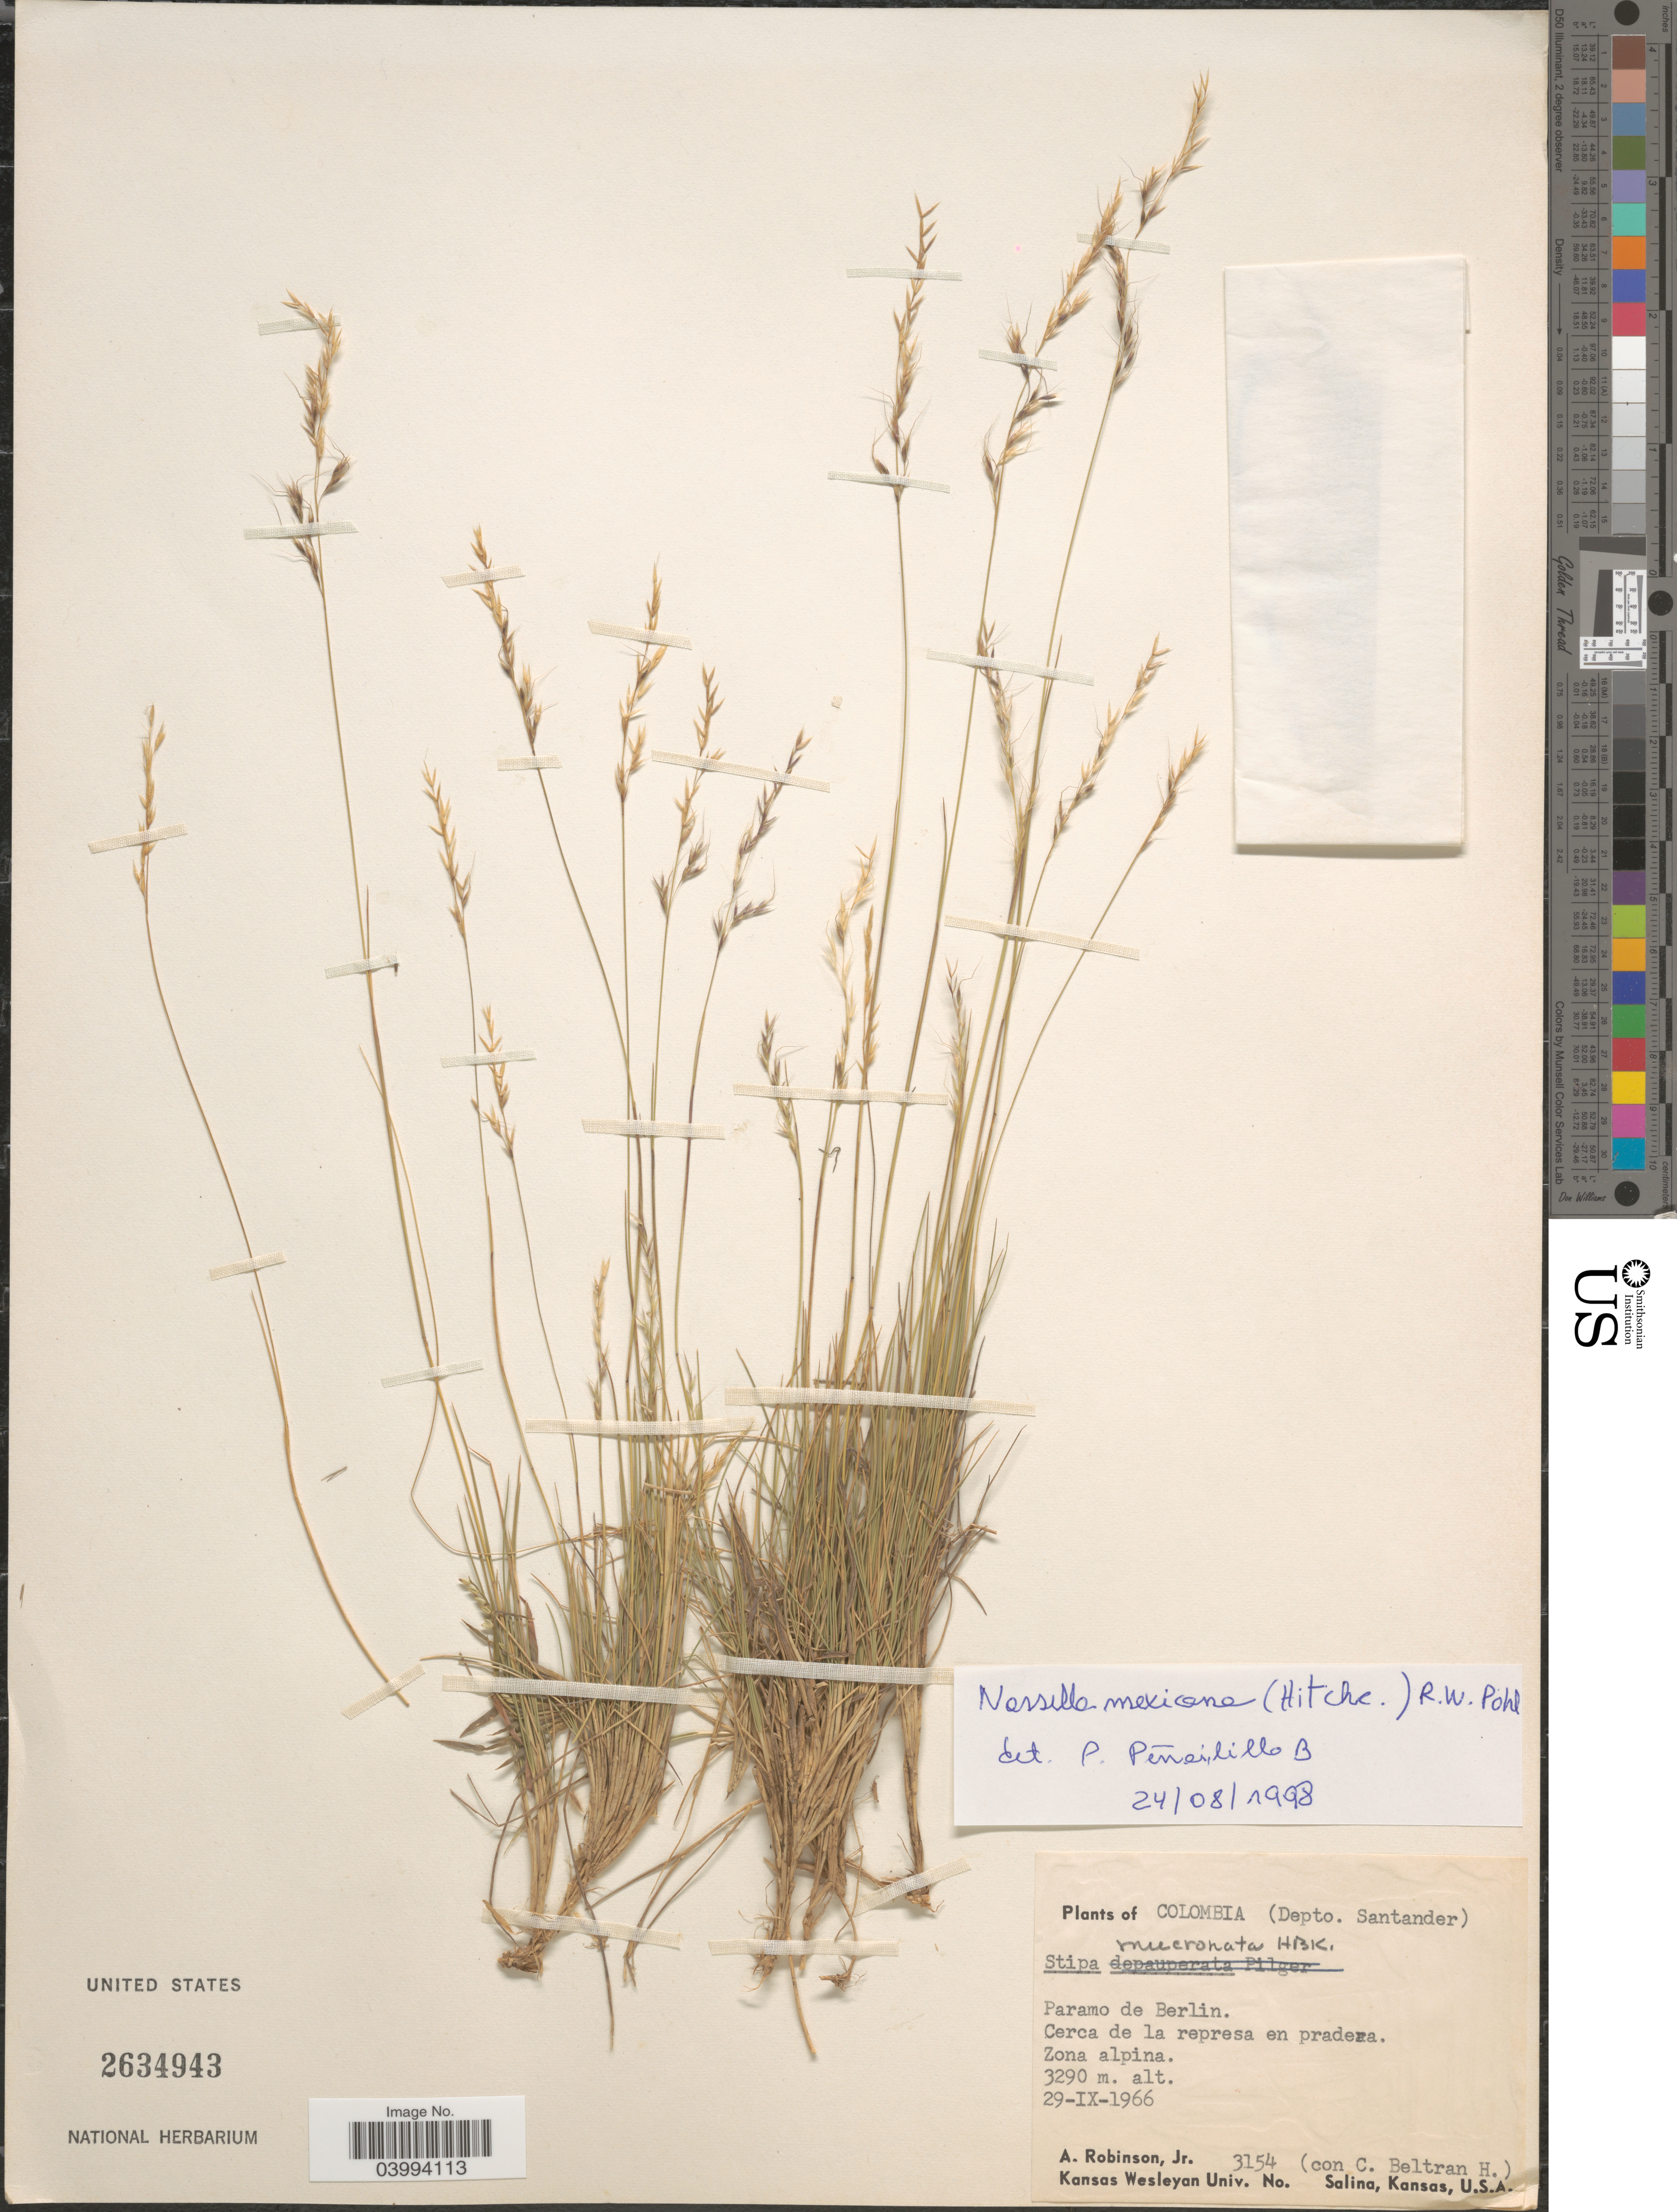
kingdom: Plantae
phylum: Tracheophyta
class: Liliopsida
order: Poales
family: Poaceae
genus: Nassella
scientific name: Nassella mexicana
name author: (Hitchc.) R.W. Pohl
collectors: A. Robinson Jr. & H. Beltran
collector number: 3154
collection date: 1966-09-29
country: Colombia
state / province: Santander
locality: Depto. Santander. Paramo de Berlin. Cerca de la represa en pradera. Zona alpina.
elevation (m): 3290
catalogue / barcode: US 2634943